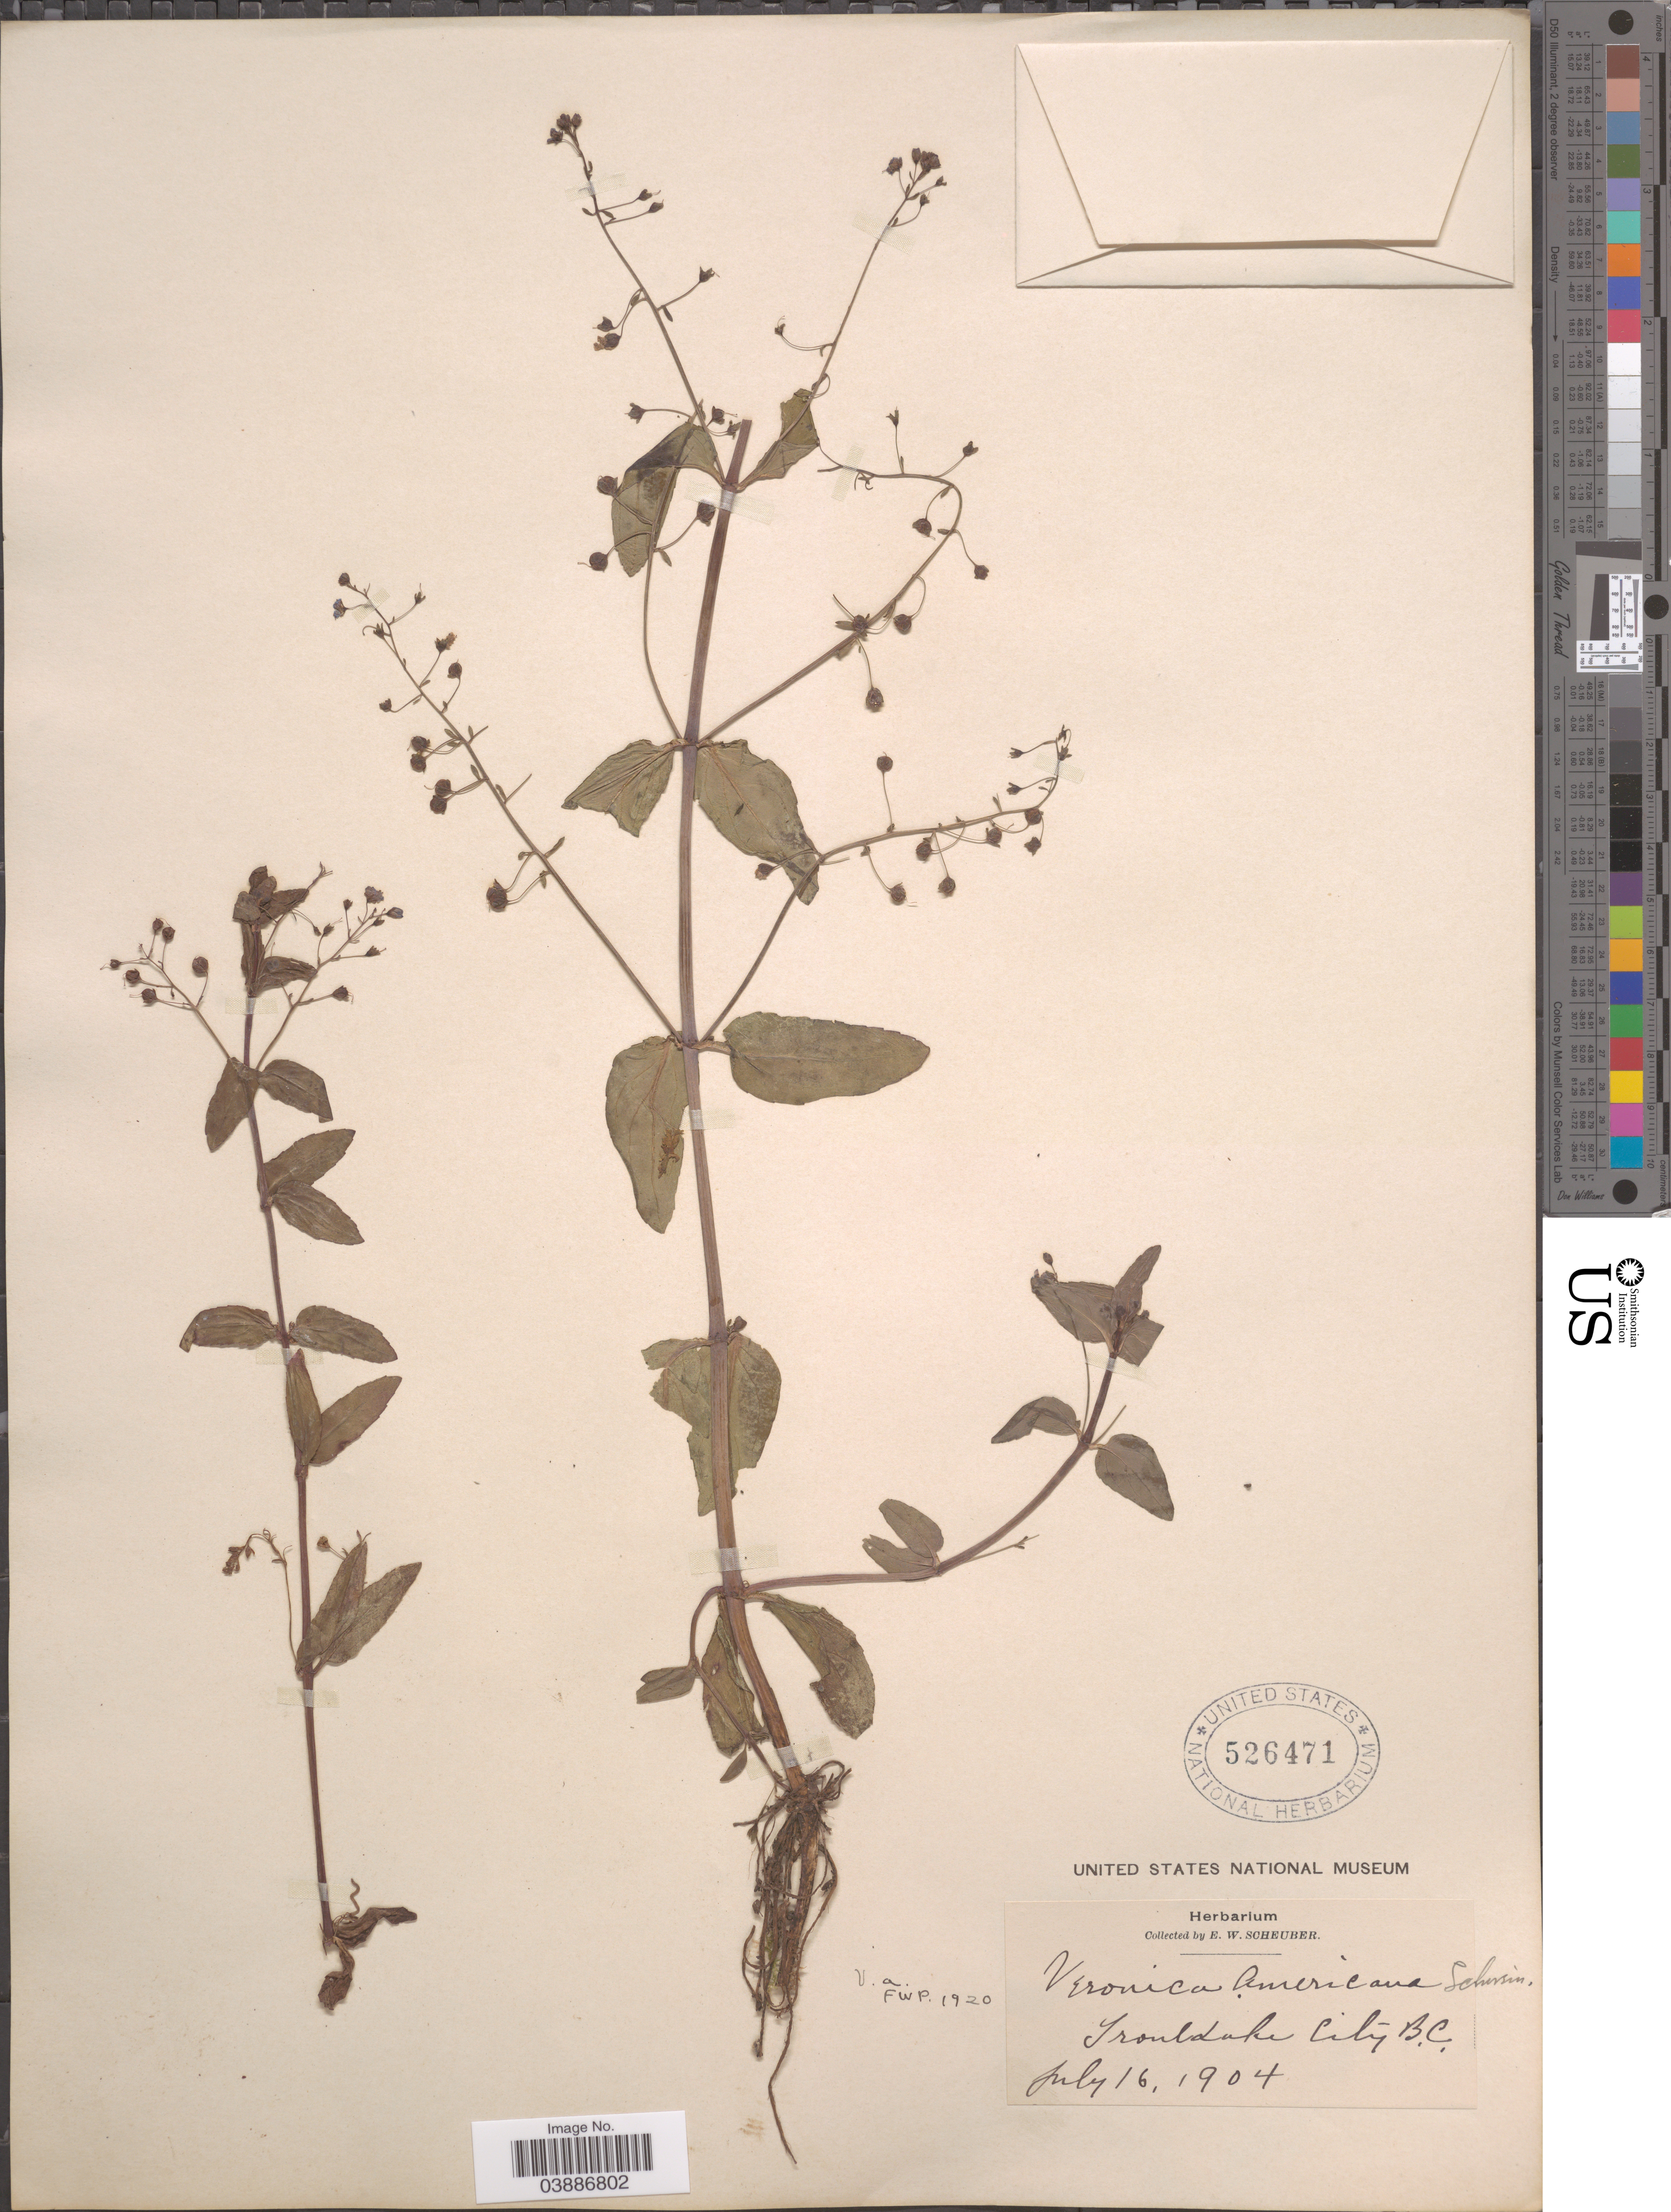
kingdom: Plantae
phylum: Tracheophyta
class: Magnoliopsida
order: Lamiales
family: Plantaginaceae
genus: Veronica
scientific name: Veronica americana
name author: Schwein. ex Benth.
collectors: E. Scheuber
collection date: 1904-07-16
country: Canada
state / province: British Columbia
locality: Trout Lake City.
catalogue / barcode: US 526471